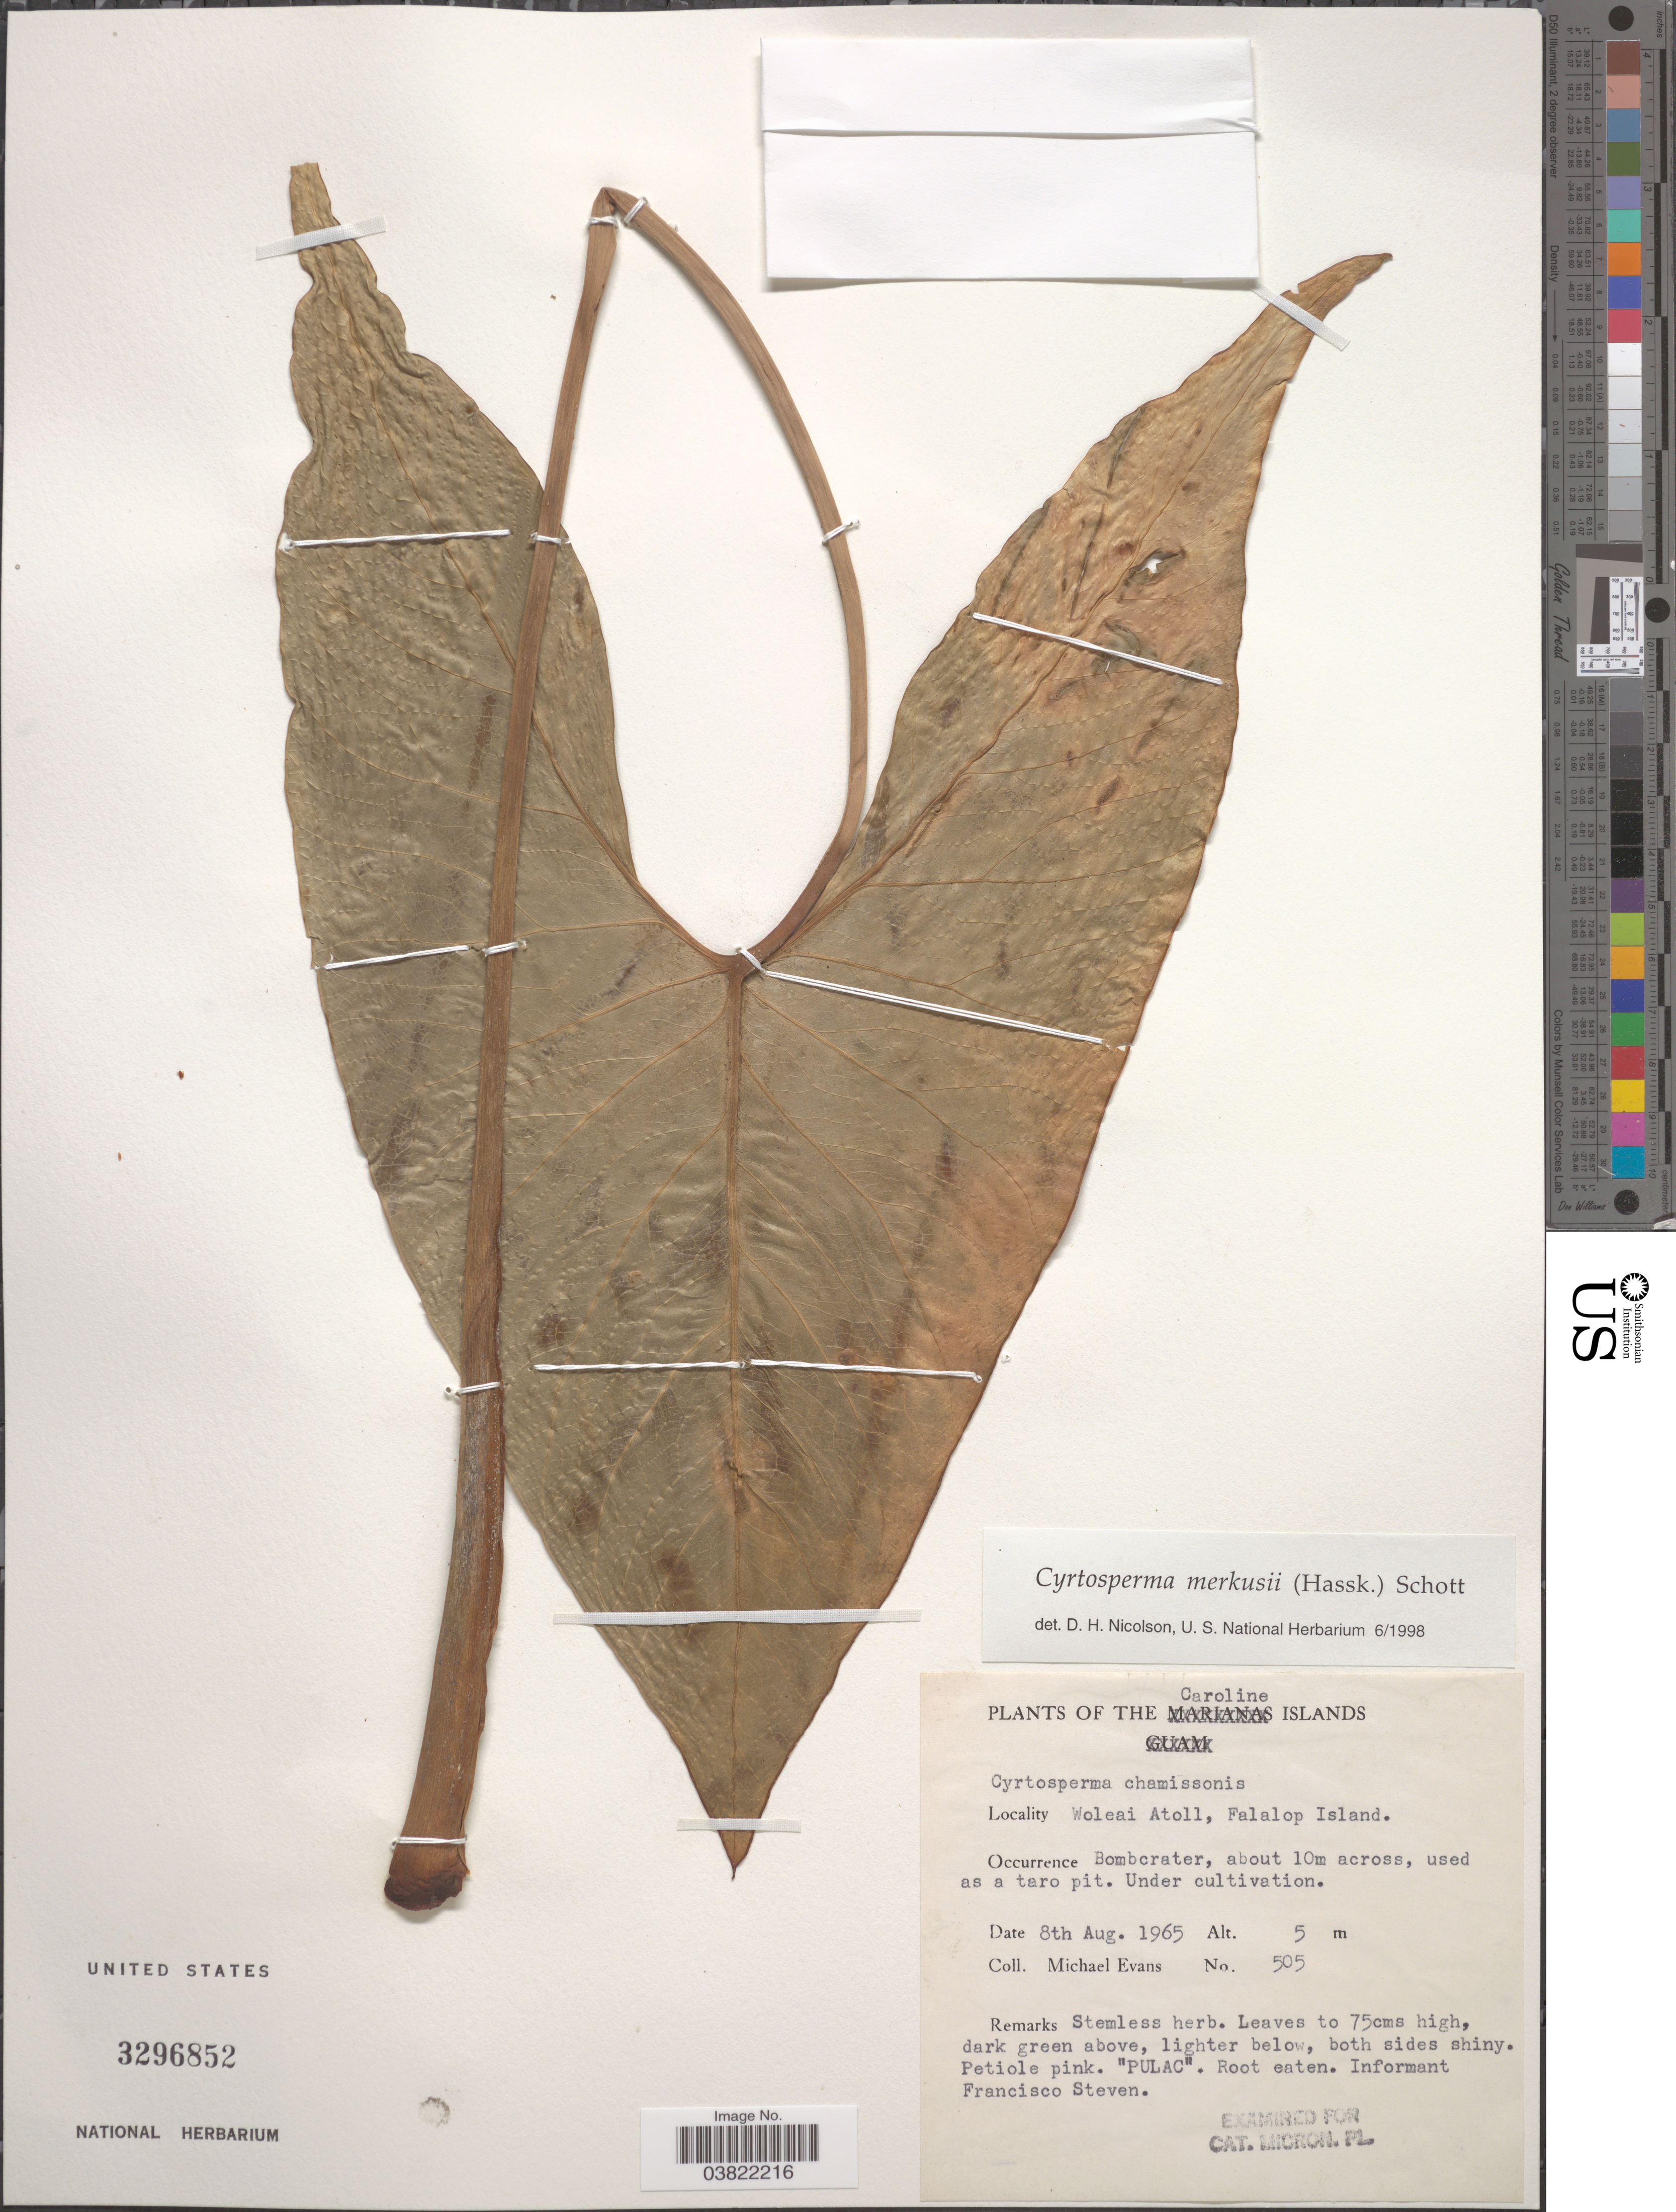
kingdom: Plantae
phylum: Tracheophyta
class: Liliopsida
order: Alismatales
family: Araceae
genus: Cyrtosperma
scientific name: Cyrtosperma merkusii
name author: (Hassk.) Schott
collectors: M. Evans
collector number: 505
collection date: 1965-08-08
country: Micronesia, Federated States of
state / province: Yap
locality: The Caroline Islands. Woleai Atoll, Falalop Island.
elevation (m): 5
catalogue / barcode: US 3296852